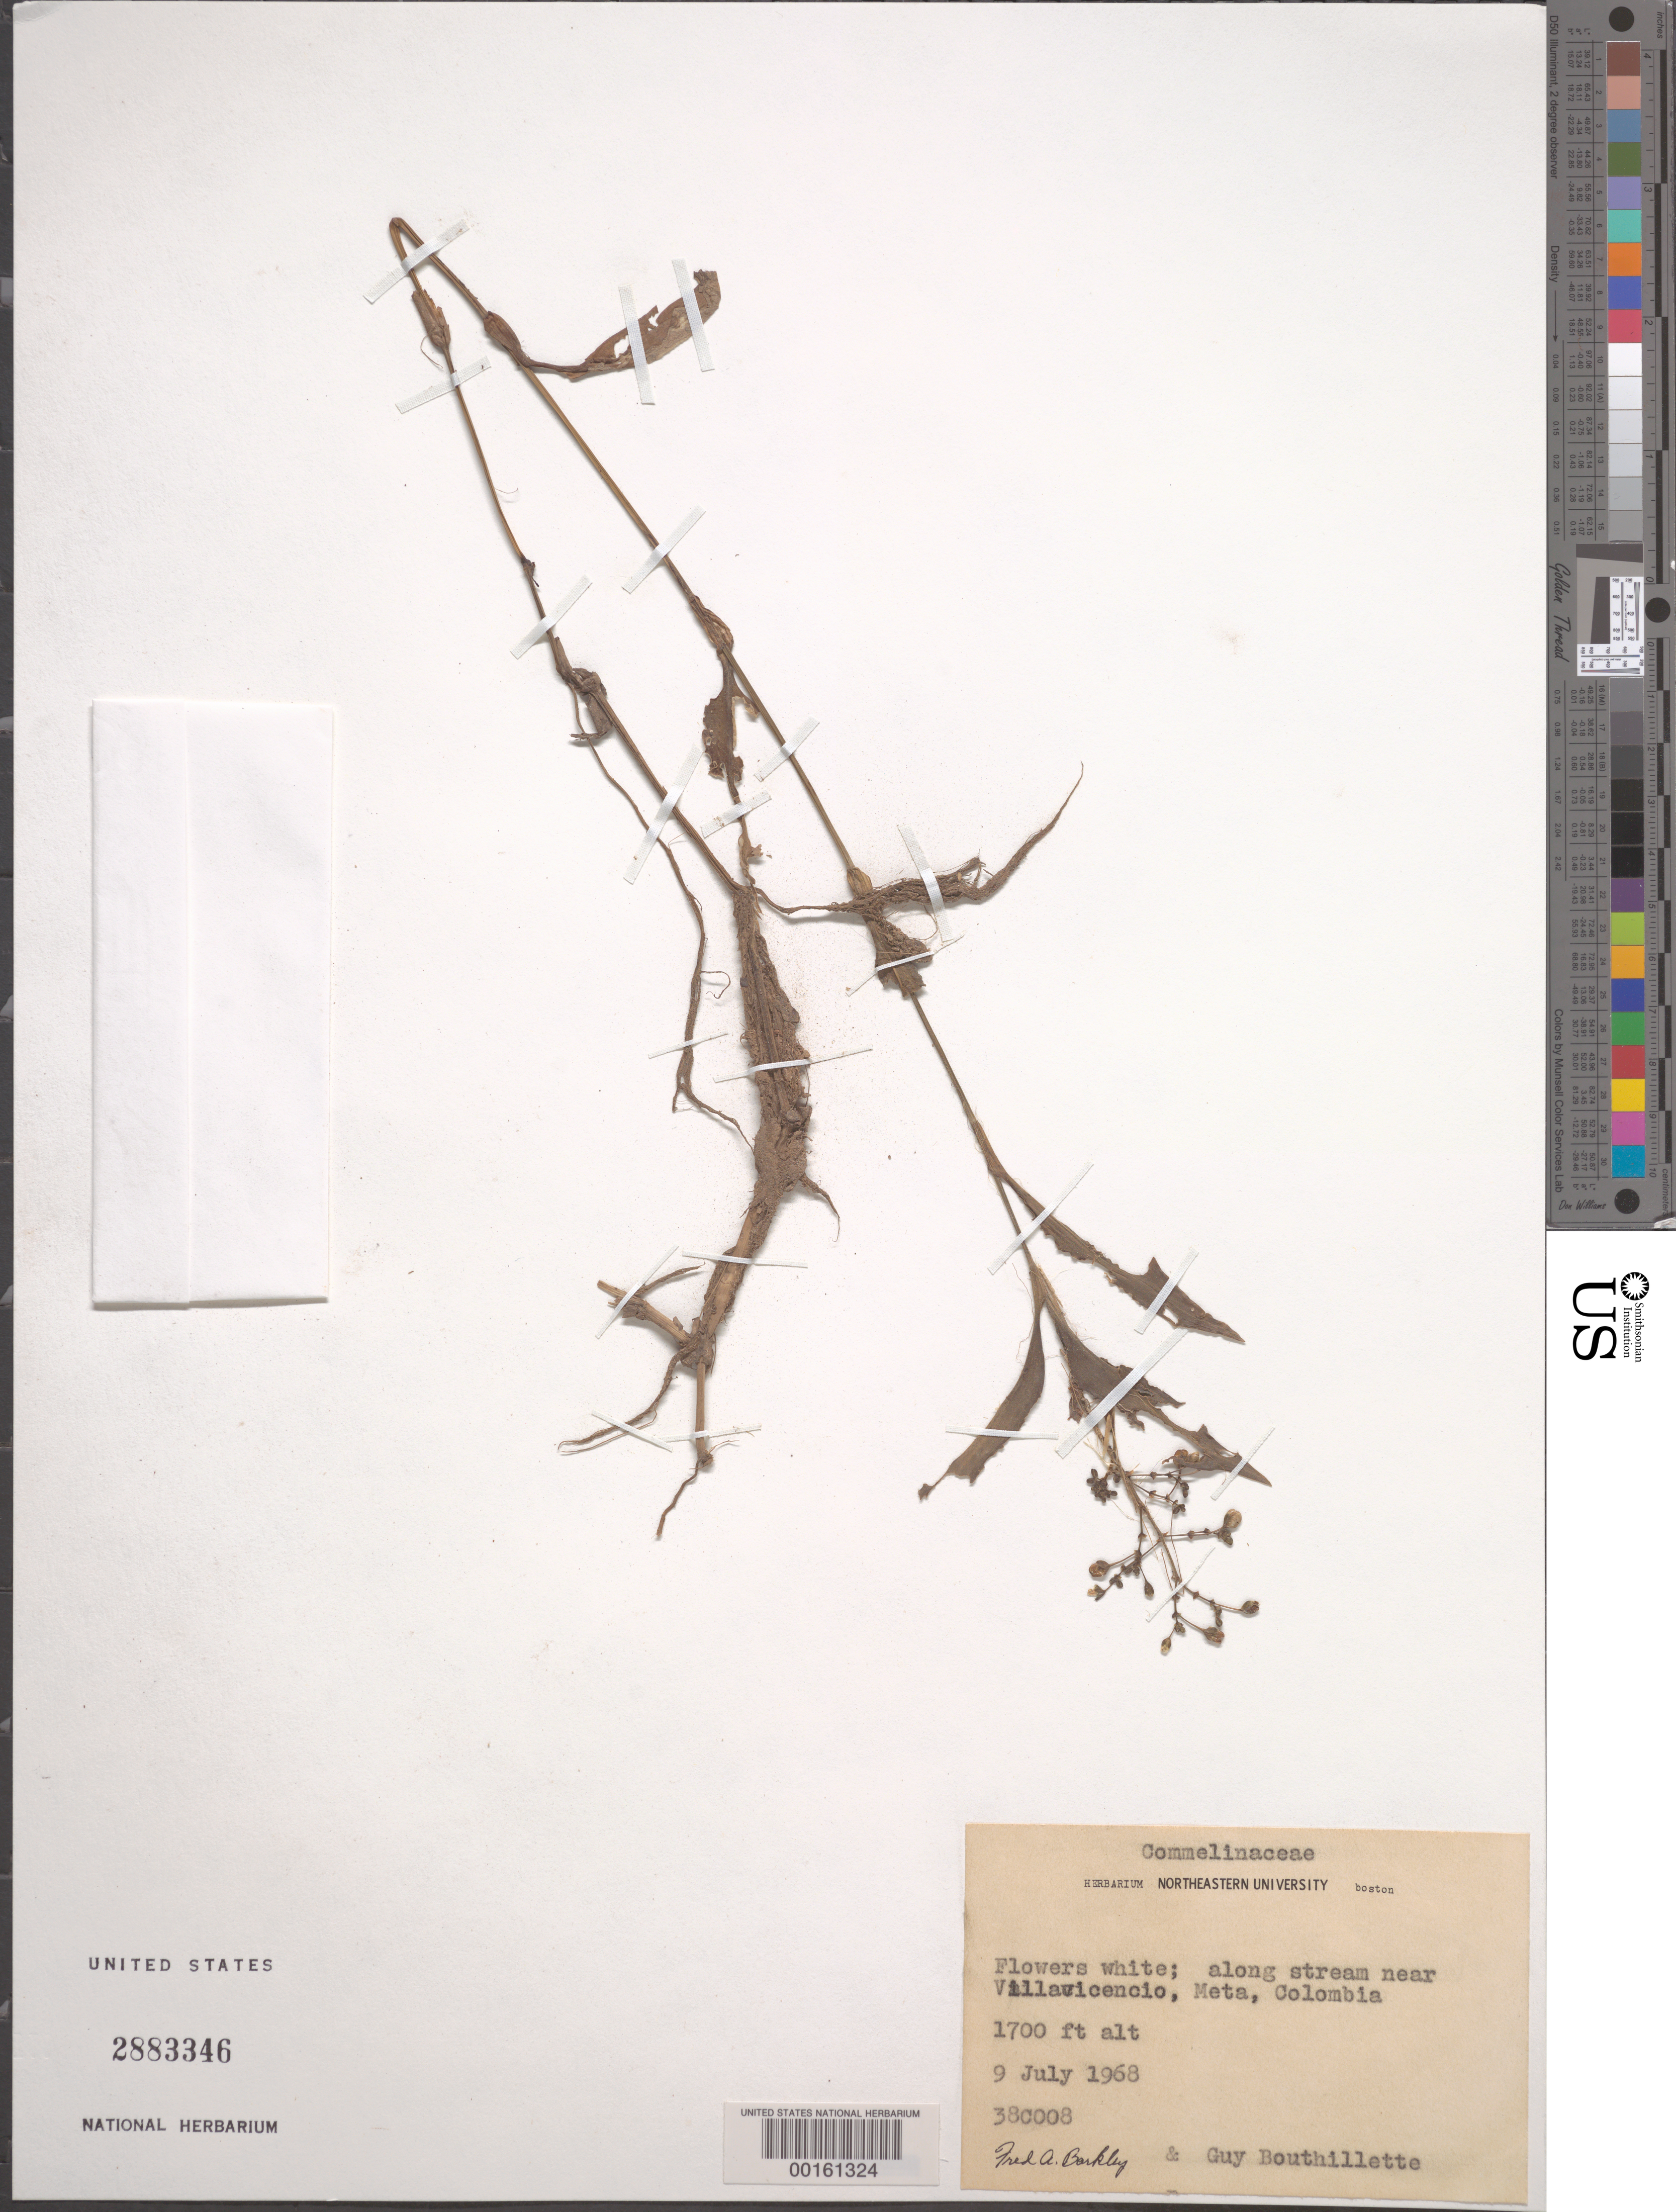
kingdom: Plantae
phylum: Tracheophyta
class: Liliopsida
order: Commelinales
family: Commelinaceae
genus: Aneilema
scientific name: Aneilema umbrosum subsp. ovato-oblongum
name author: (P. Beauv.) J.K. Morton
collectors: F. A. Barkley & G. Bouthillette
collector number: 38c008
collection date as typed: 09 Jul 1968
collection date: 1968-07-09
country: Colombia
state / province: Meta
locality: Villa Vicencia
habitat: Along stream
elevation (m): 519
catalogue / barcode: US 2883346